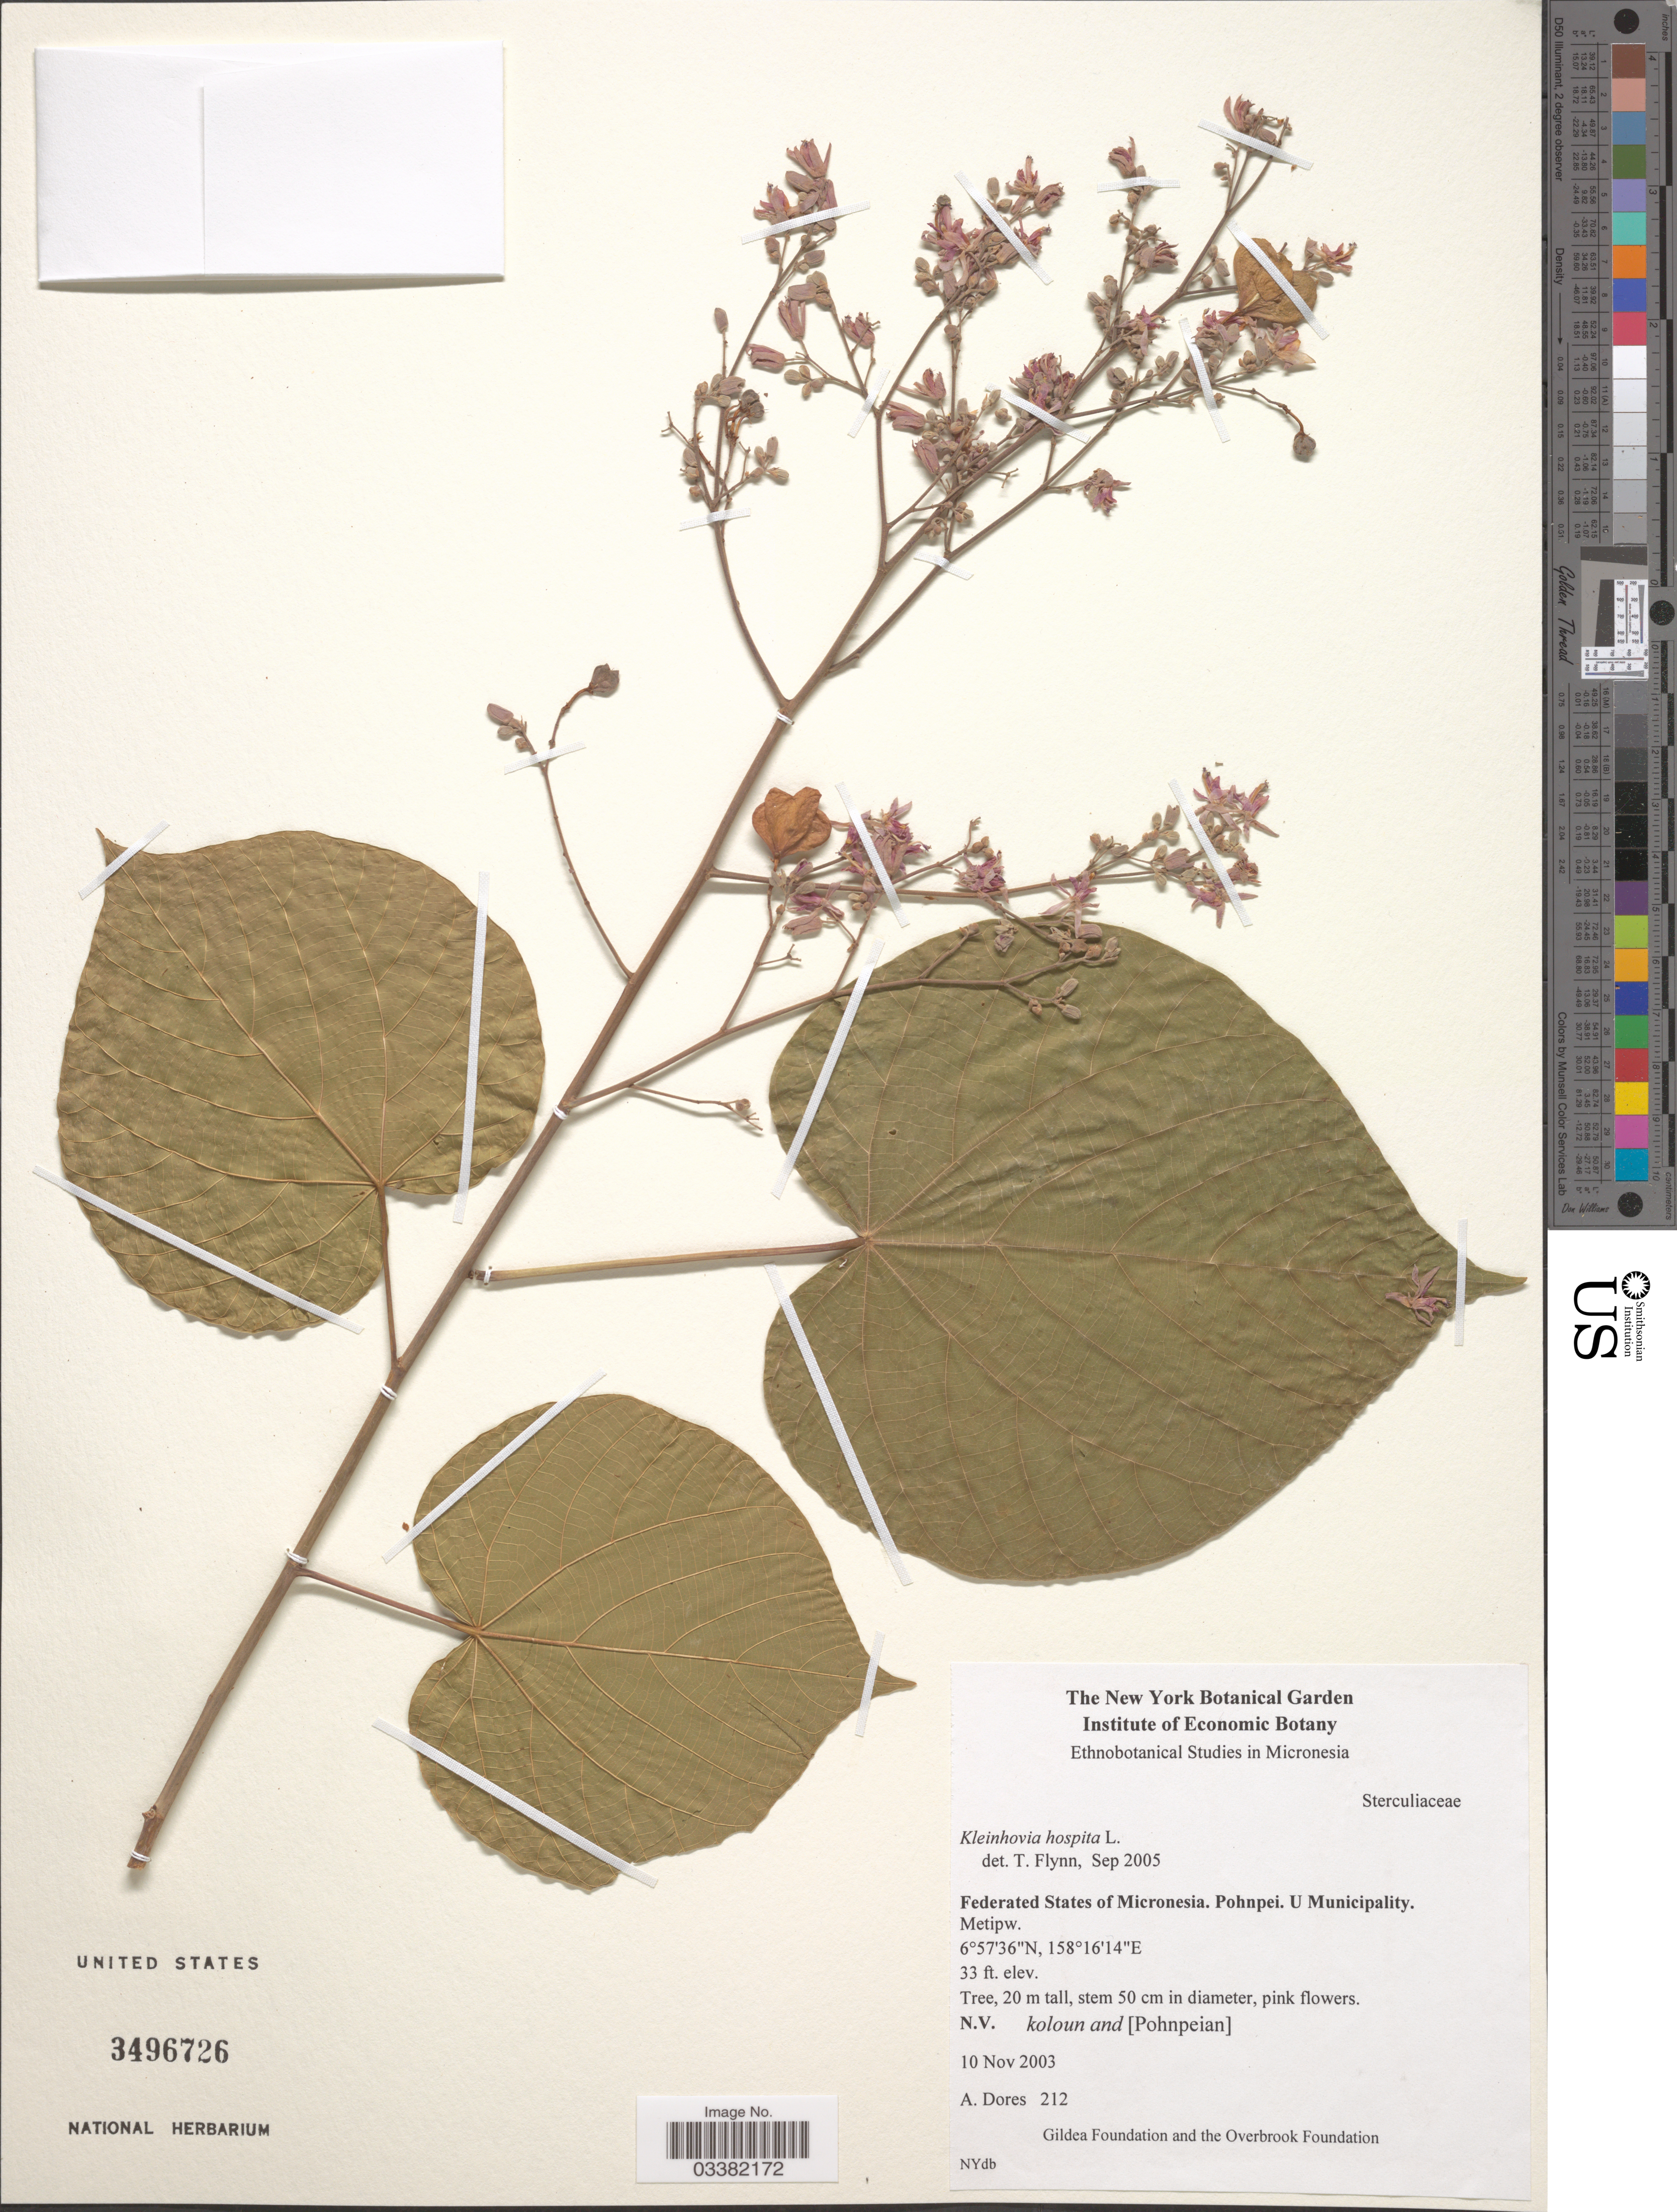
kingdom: Plantae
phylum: Tracheophyta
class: Magnoliopsida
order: Malvales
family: Malvaceae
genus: Kleinhovia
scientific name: Kleinhovia hospita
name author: L.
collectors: A. Dores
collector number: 212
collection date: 2003-11-10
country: Micronesia, Federated States of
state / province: Pohnpei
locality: U Municipality. Metipw.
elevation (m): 10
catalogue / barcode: US 3496726